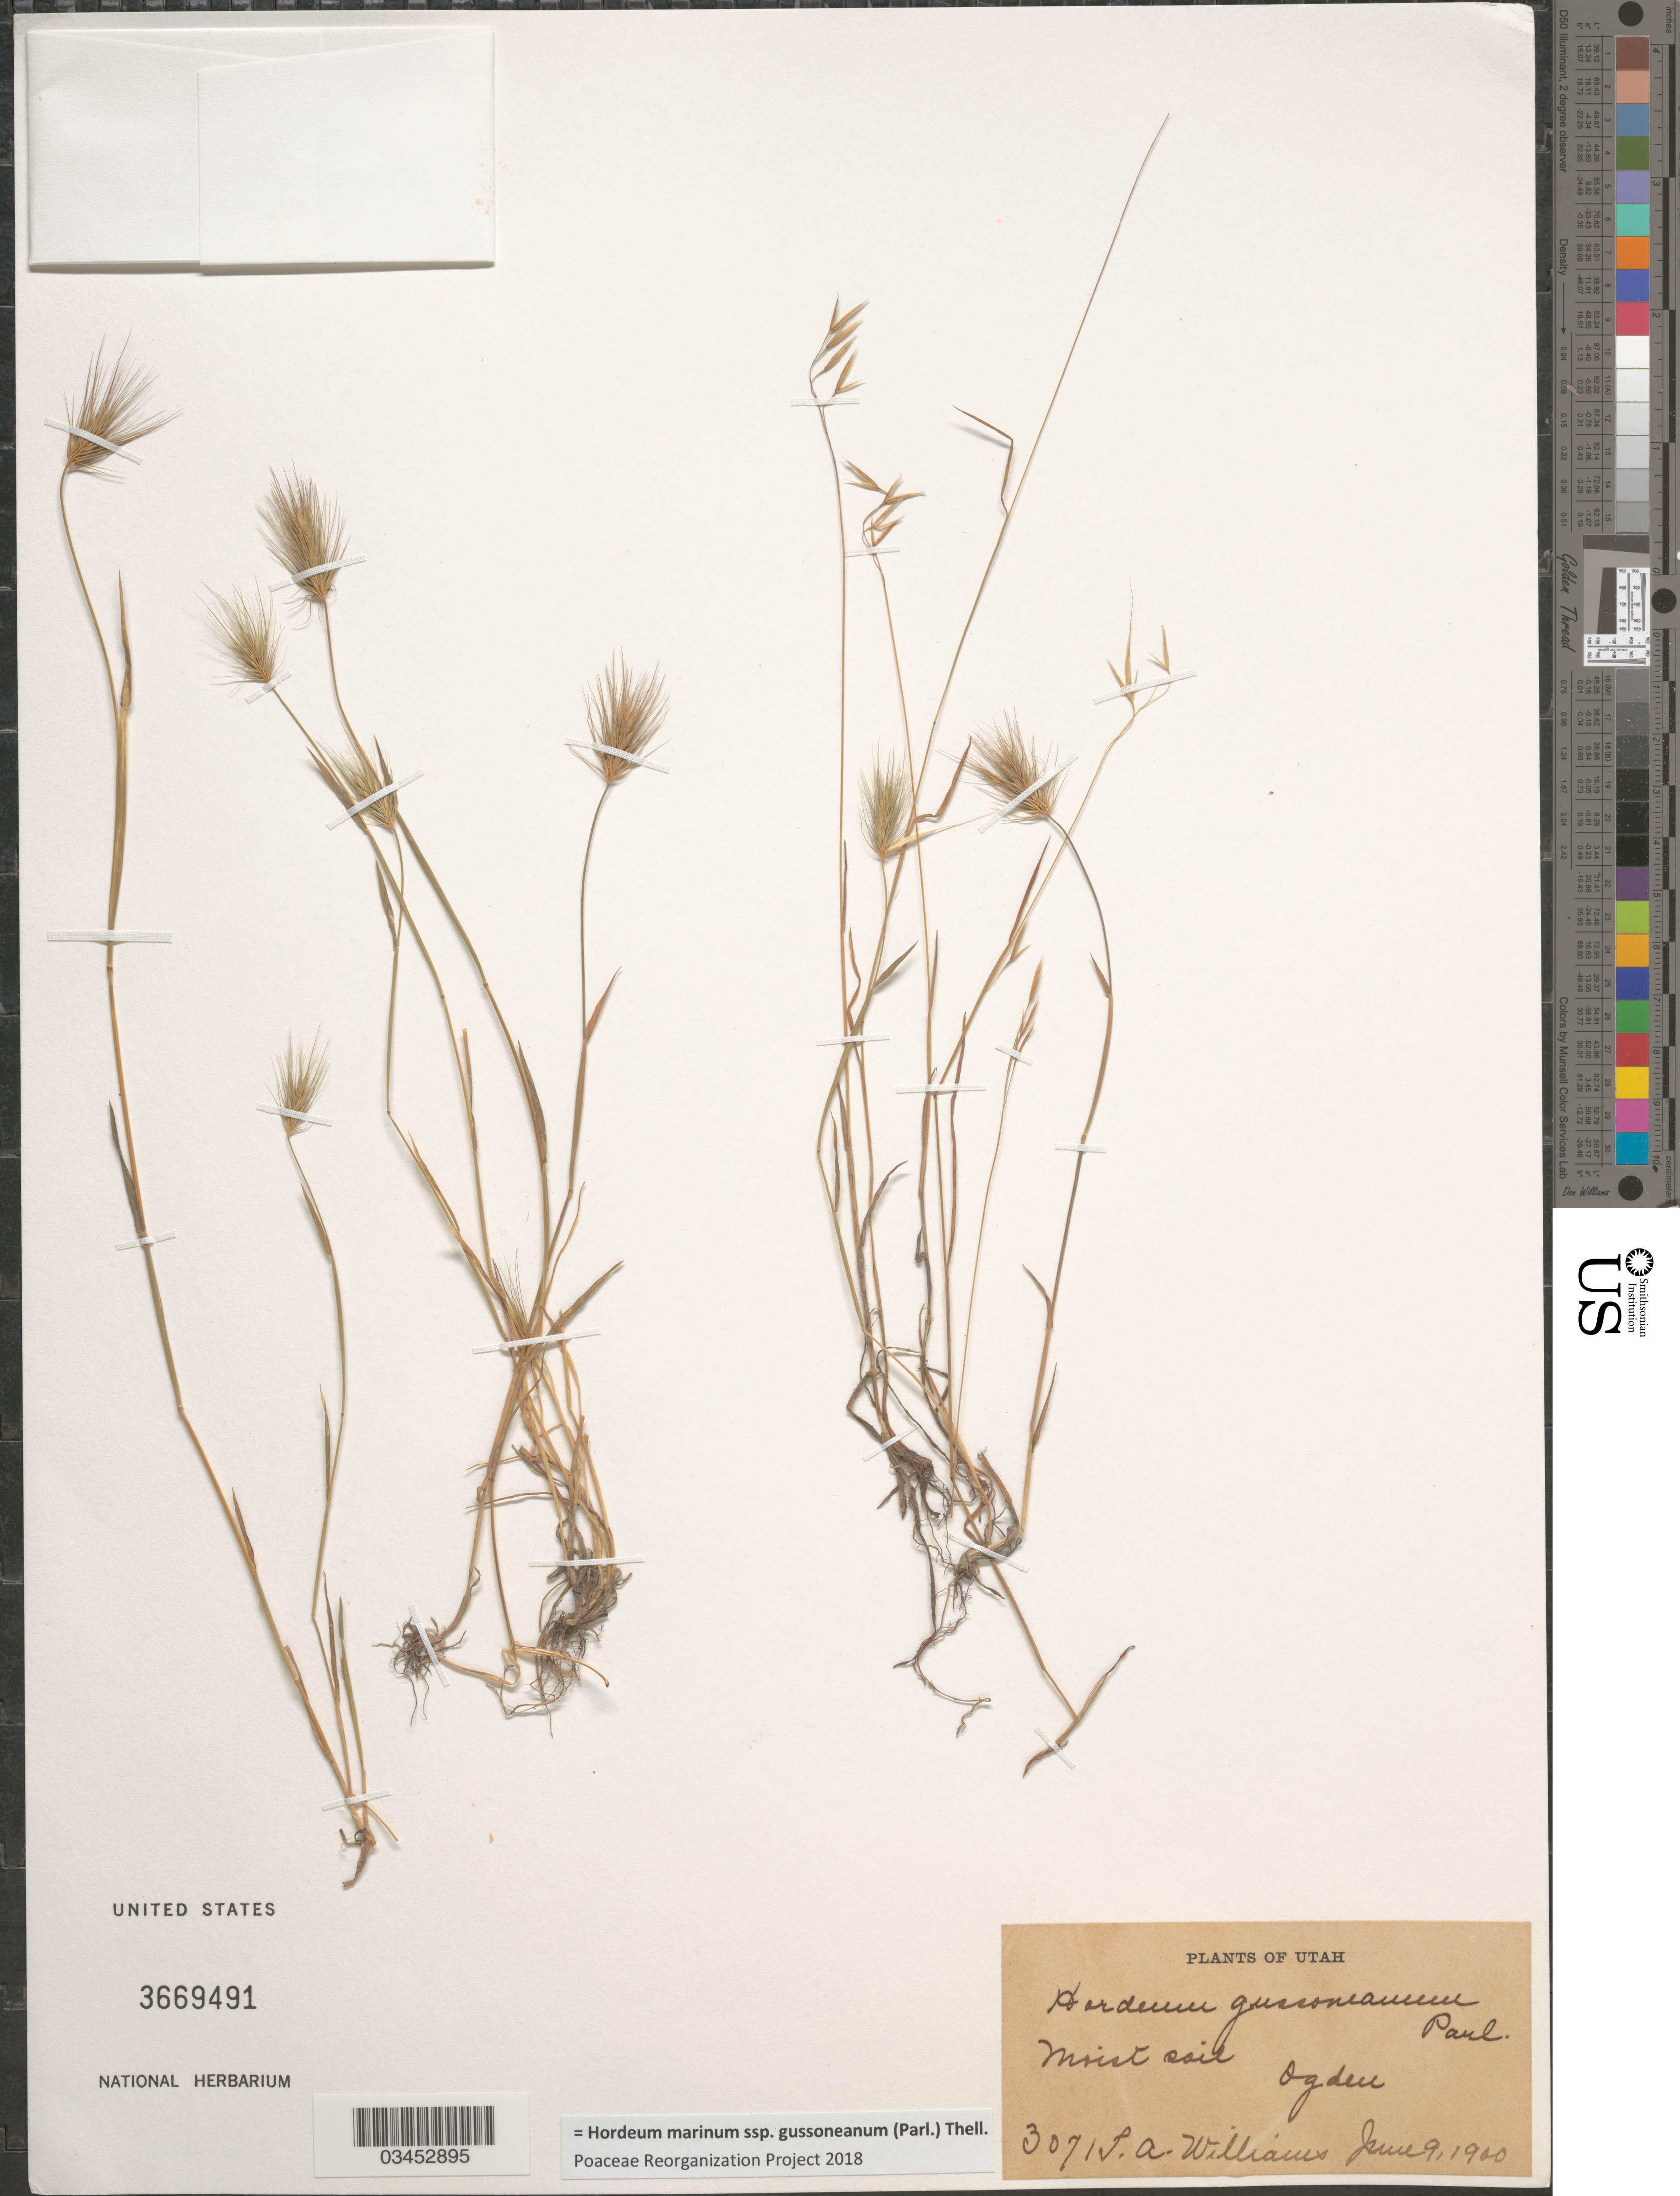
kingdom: Plantae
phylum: Tracheophyta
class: Liliopsida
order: Poales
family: Poaceae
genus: Hordeum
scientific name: Hordeum marinum subsp. gussoneanum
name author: (Parl.) Thell.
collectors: T. Williams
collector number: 3071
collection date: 1900-06-09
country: United States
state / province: Utah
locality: Moist soil, Ogden.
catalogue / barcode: US 3669491